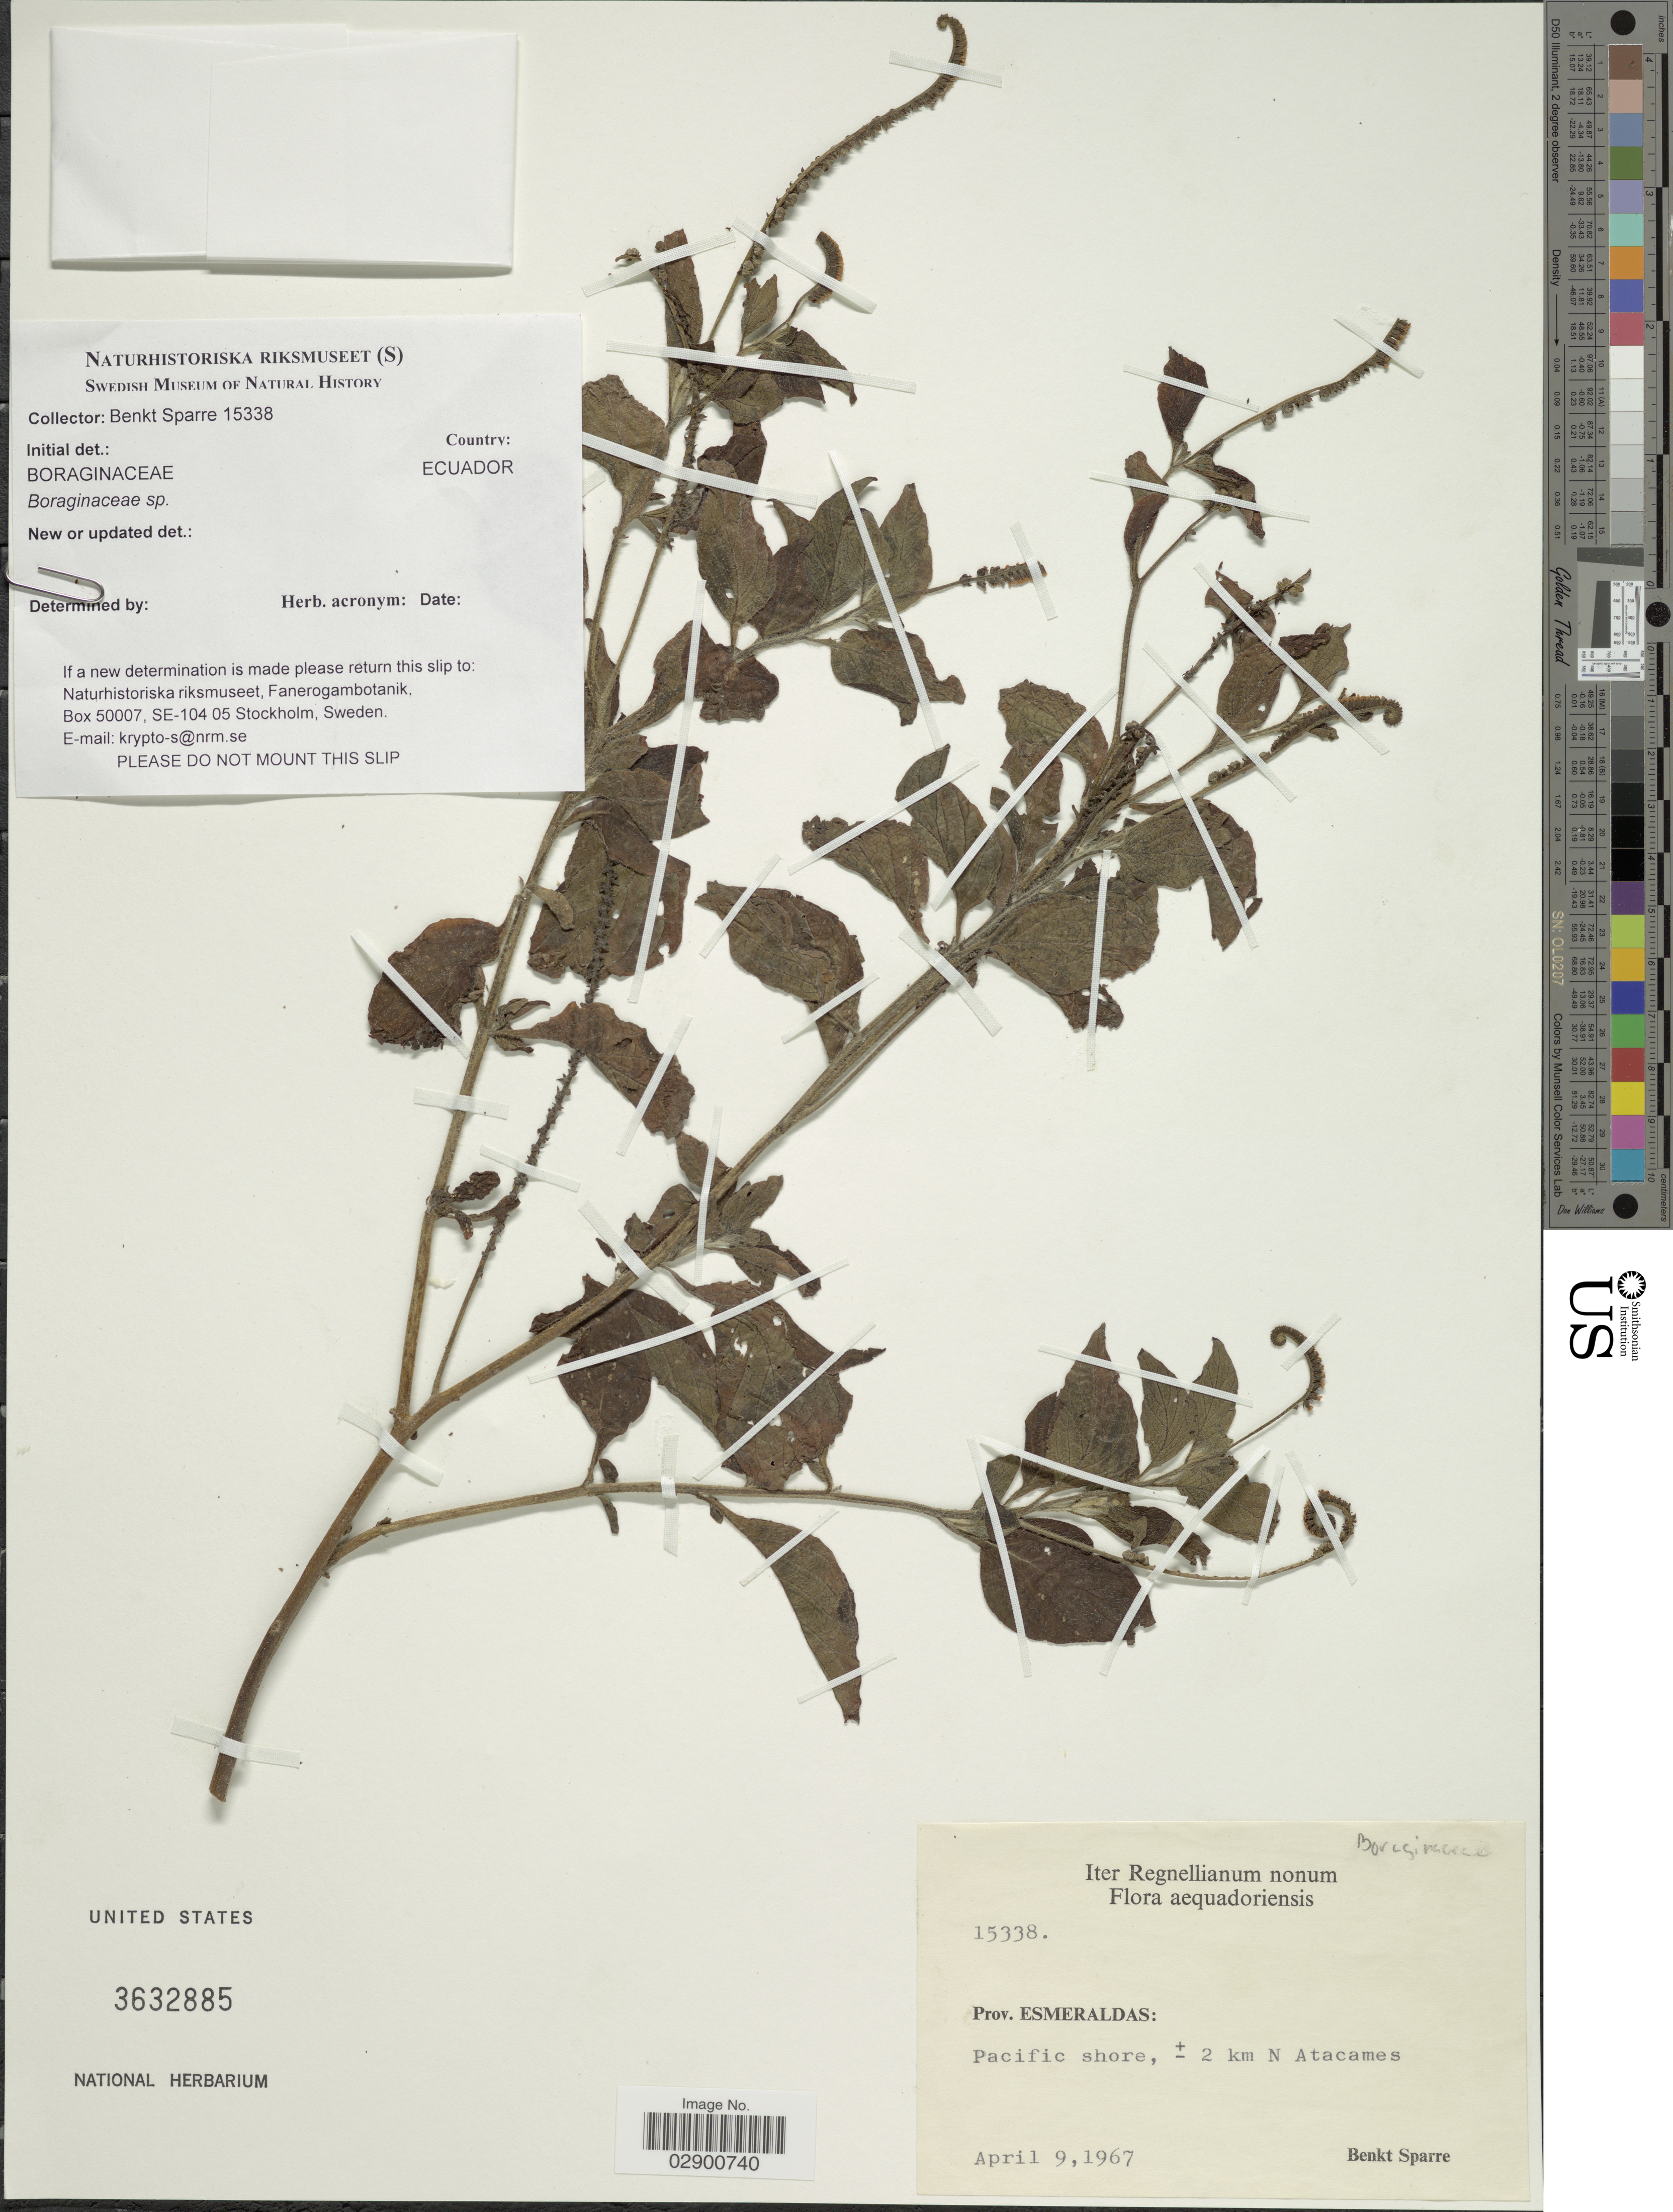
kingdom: Plantae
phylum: Tracheophyta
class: Magnoliopsida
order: Boraginales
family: Heliotropiaceae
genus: Heliotropium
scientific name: Heliotropium sp.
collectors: B. Sparre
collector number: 15338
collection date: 1967-04-09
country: Ecuador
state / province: Esmeraldas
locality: Prov. Esmeraldas: Pacific shore, ± 2 km N Atacames.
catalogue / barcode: US 3632885